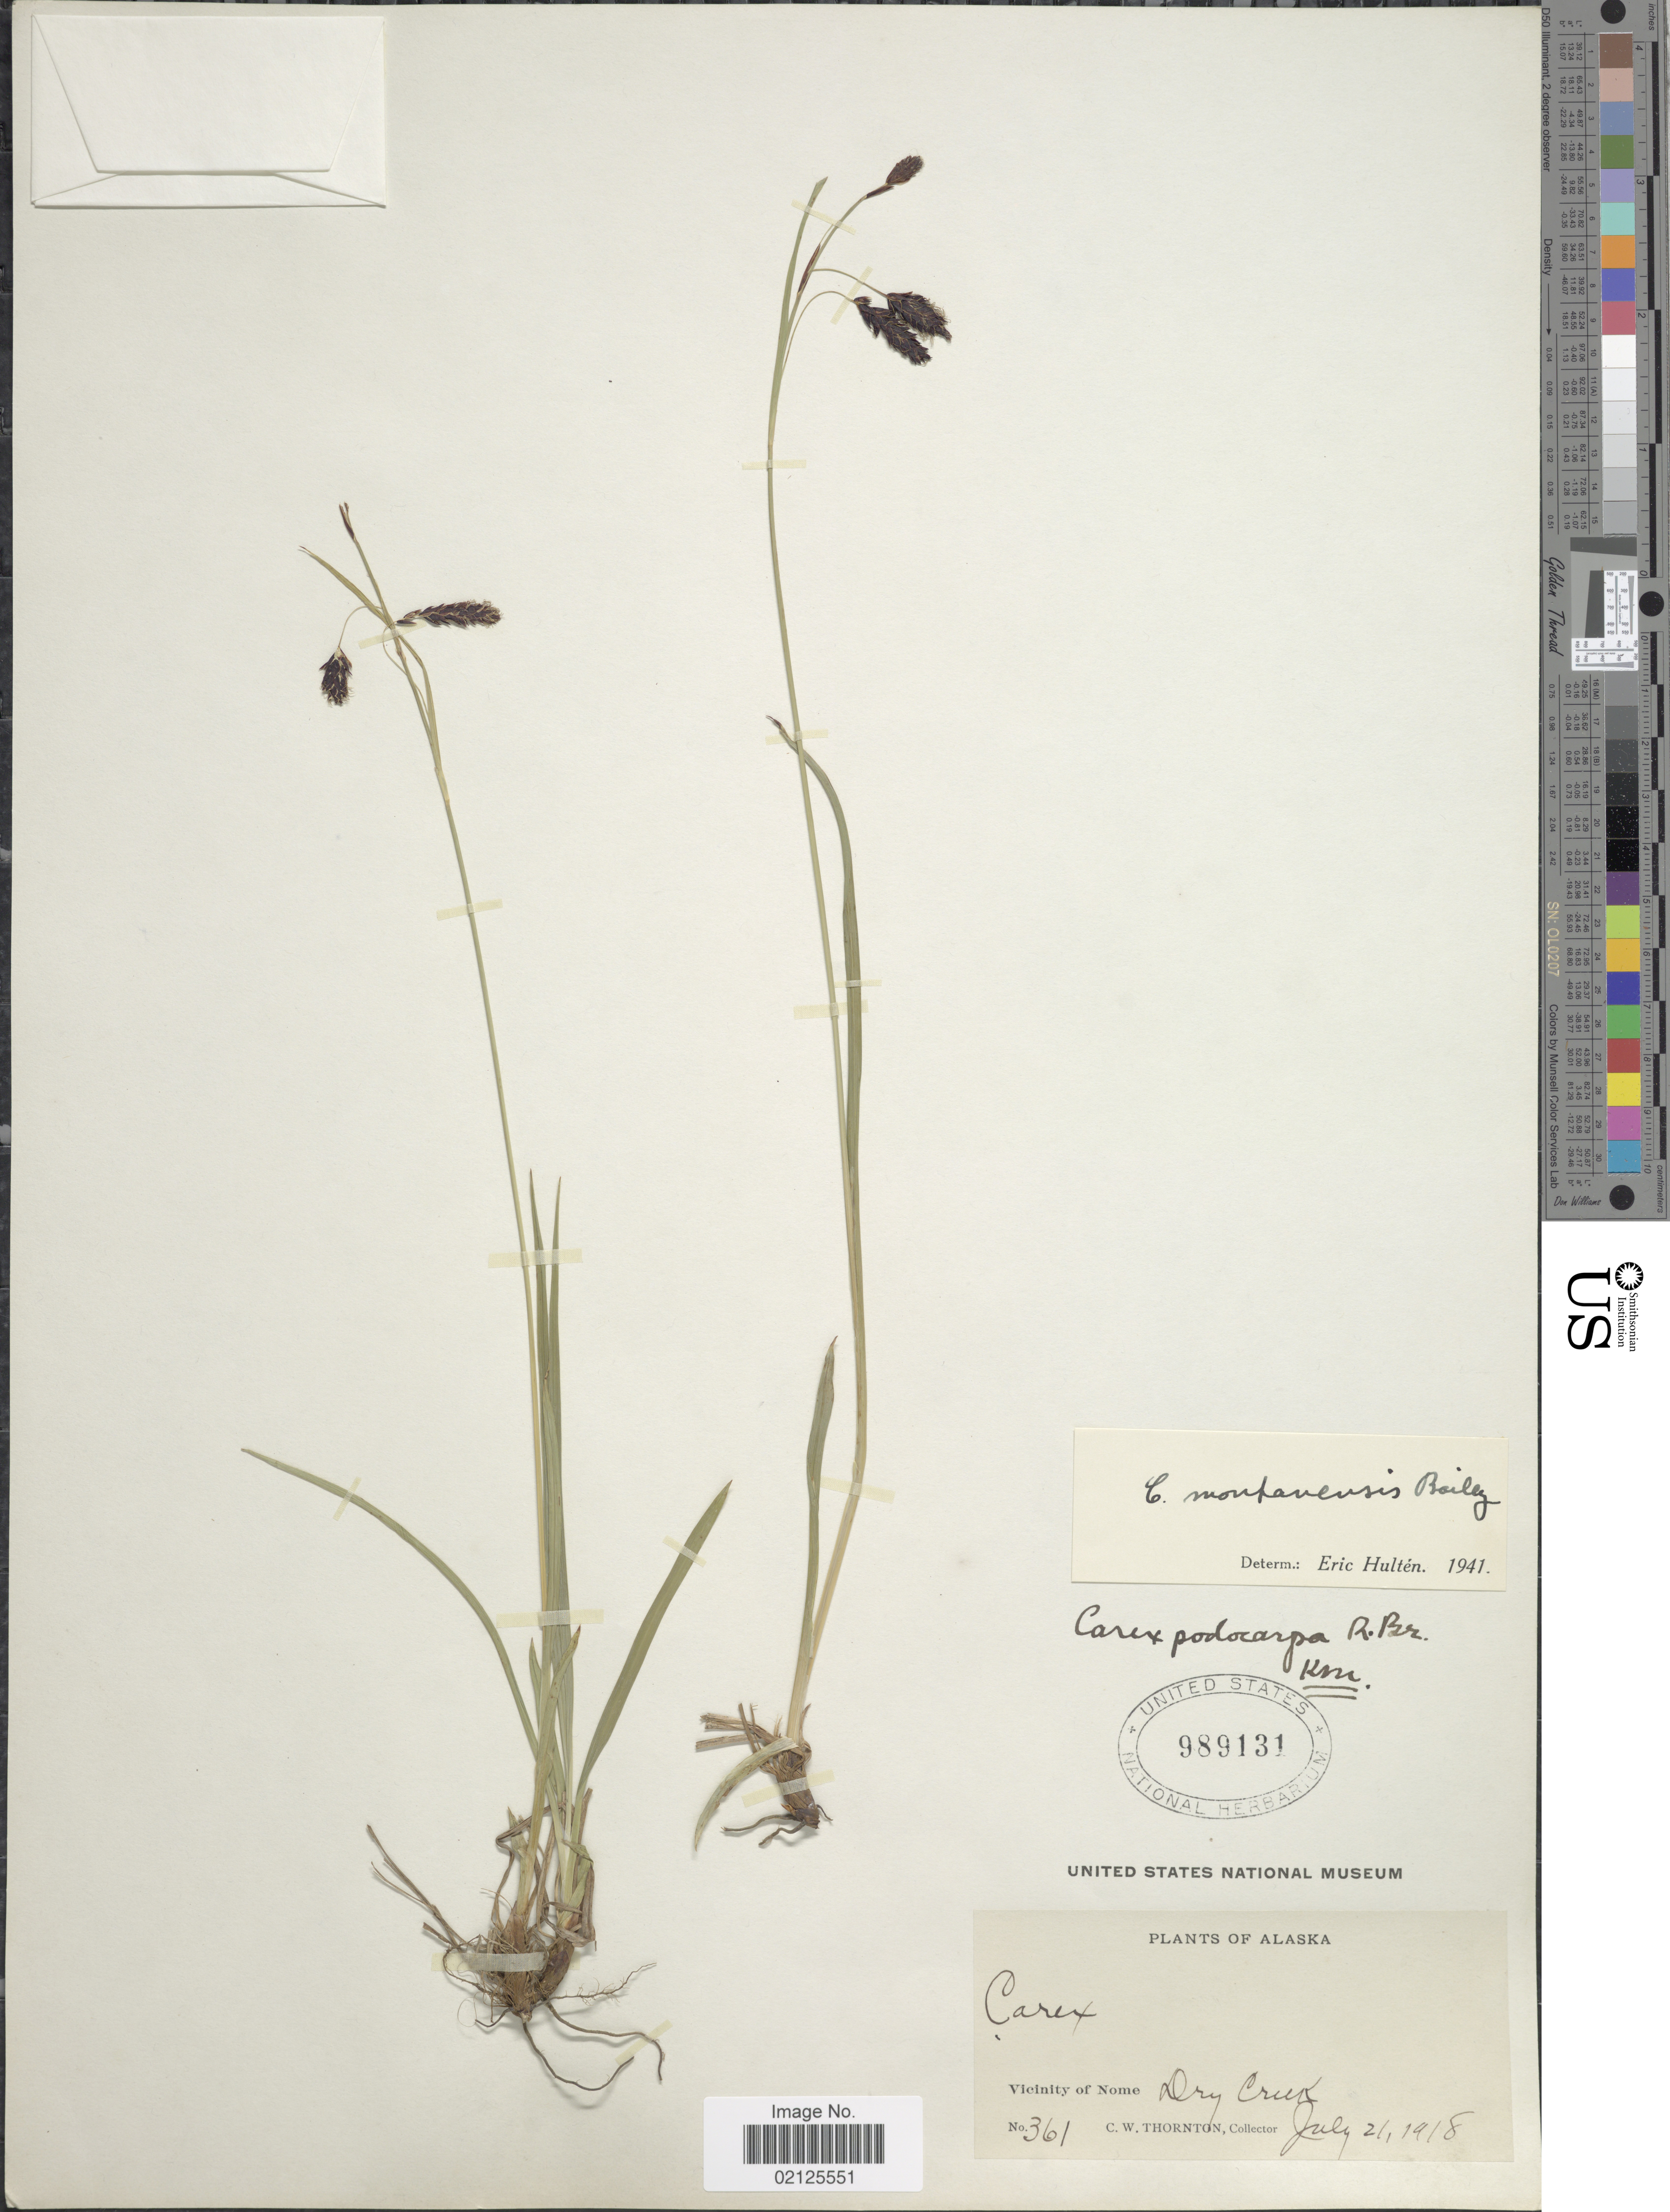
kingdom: Plantae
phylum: Tracheophyta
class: Liliopsida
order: Poales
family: Cyperaceae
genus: Carex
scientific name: Carex podocarpa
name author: R. Br.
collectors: C. Thornton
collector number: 361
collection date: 1918-07-21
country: United States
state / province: Alaska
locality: Vicinity of Nome, Dry Creek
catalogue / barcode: US 989131